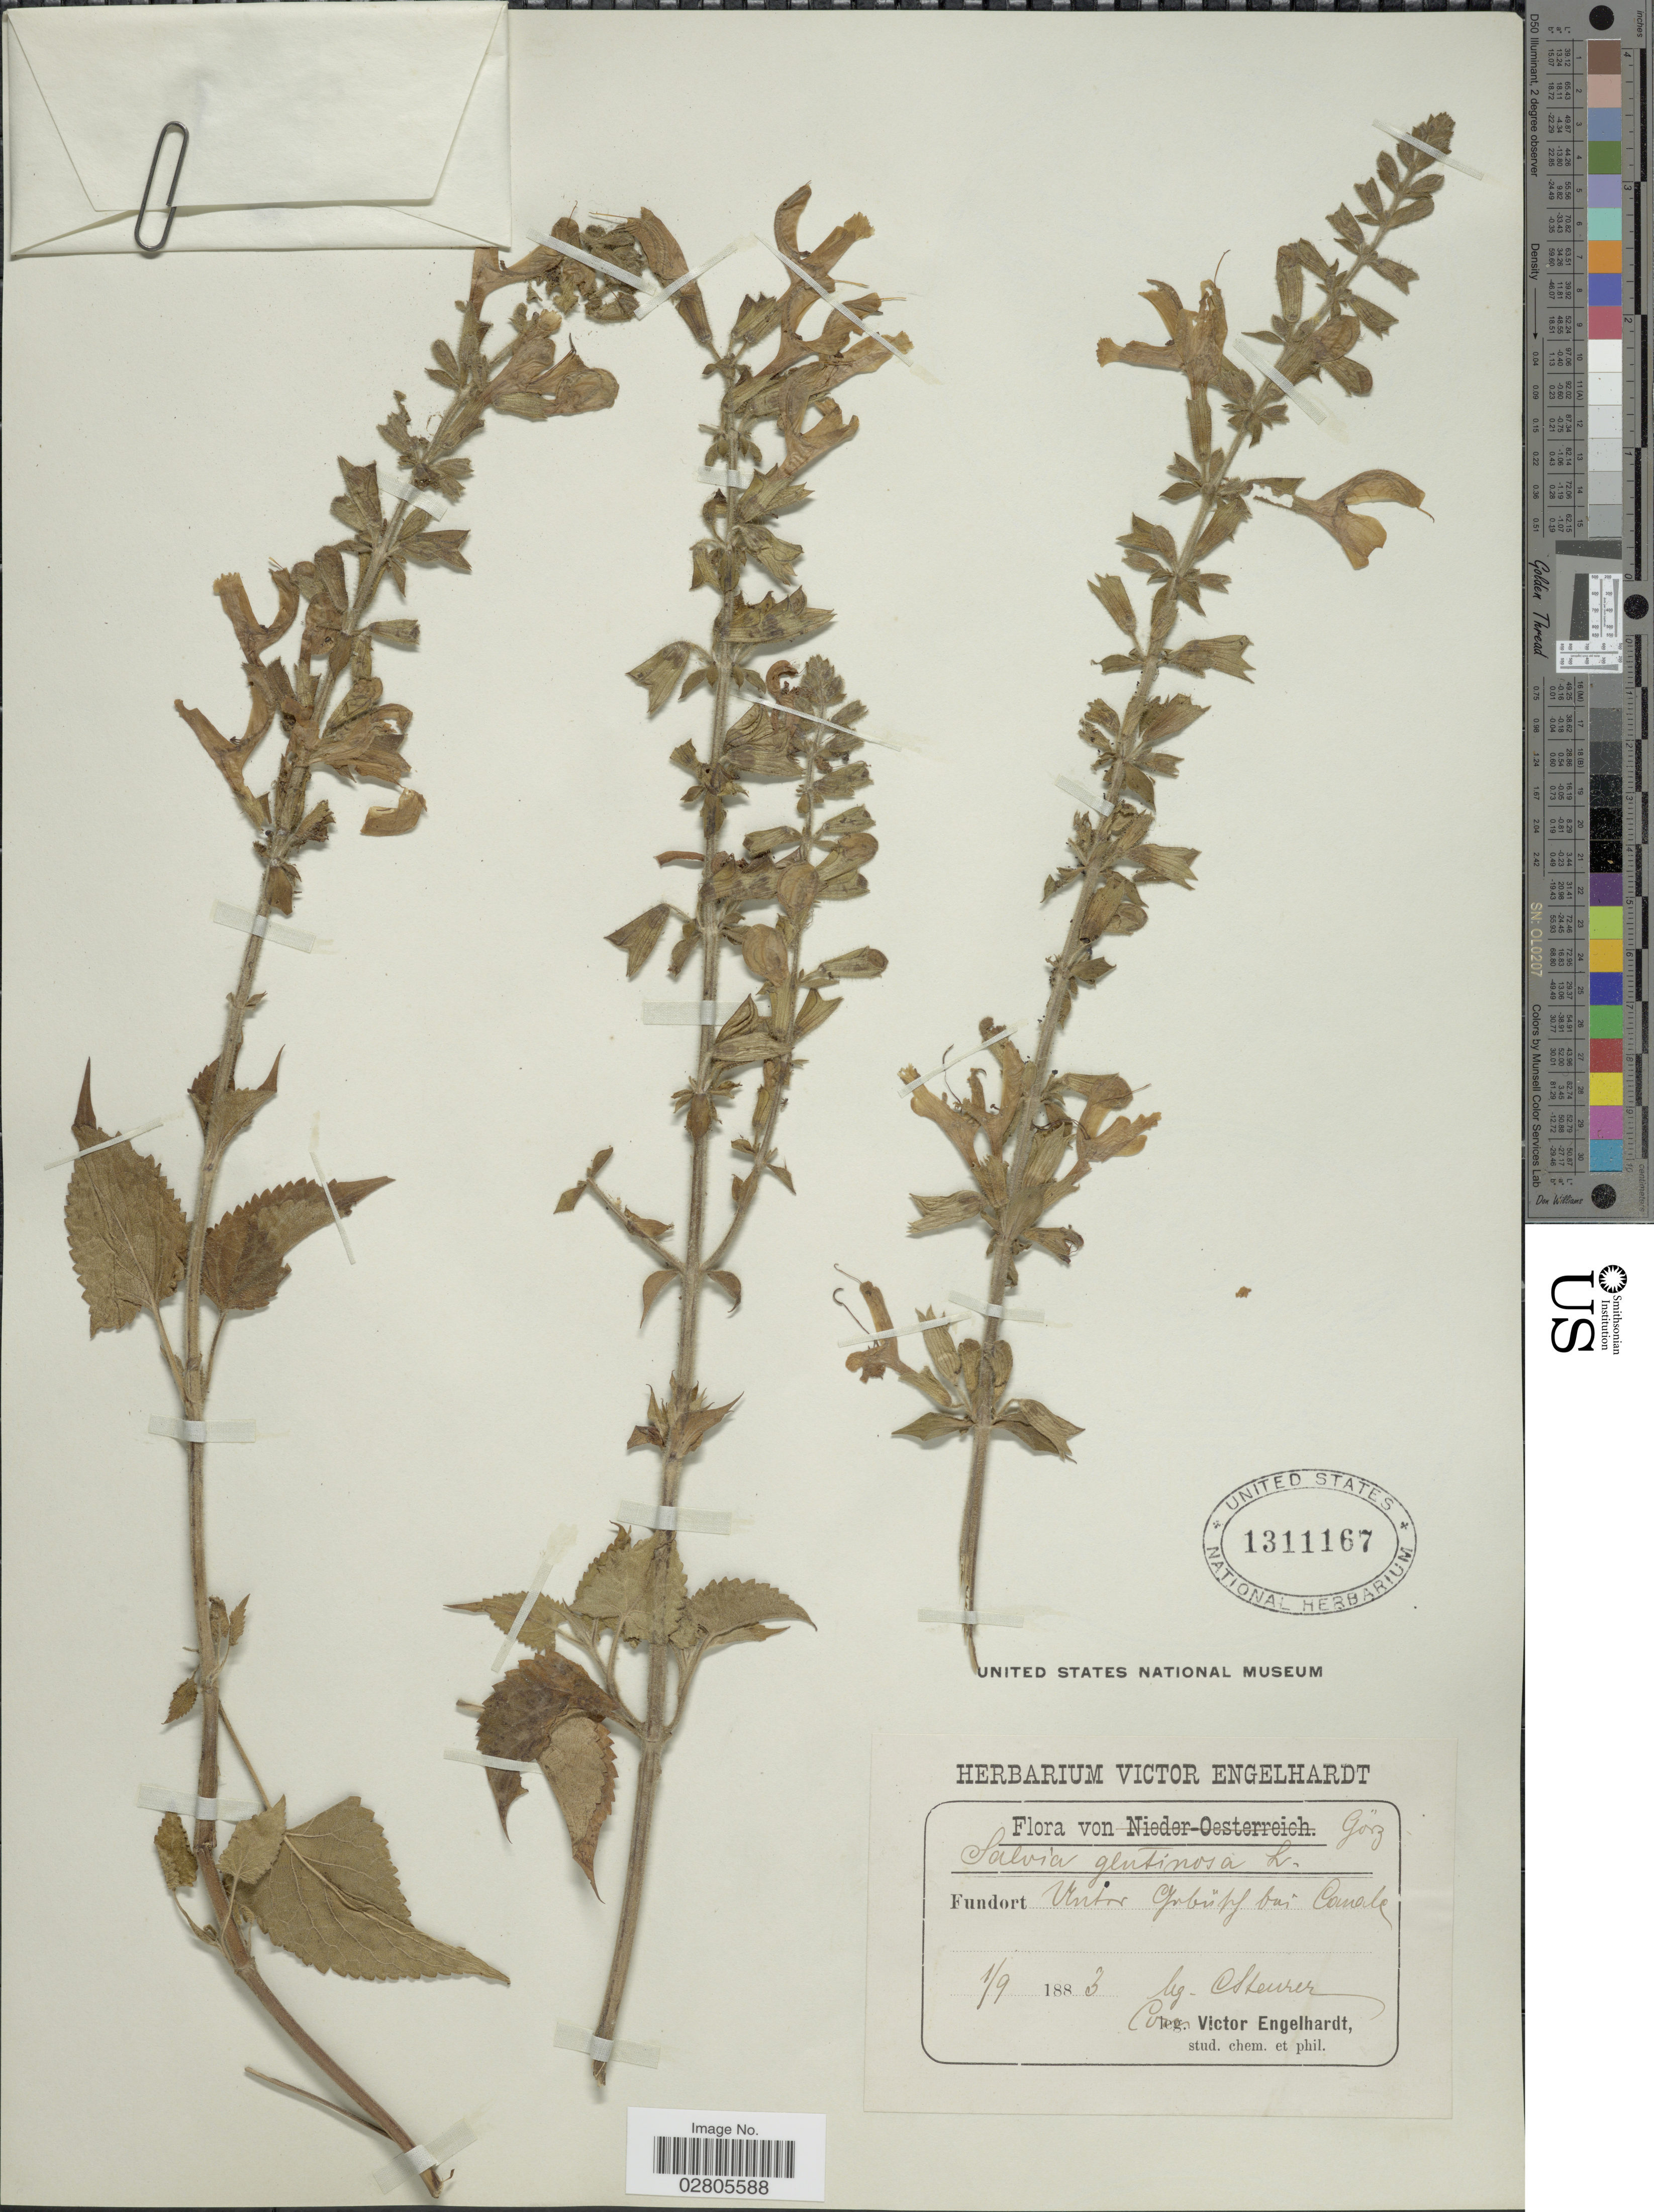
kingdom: Plantae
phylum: Tracheophyta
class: Magnoliopsida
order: Lamiales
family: Lamiaceae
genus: Salvia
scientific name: Salvia glutinosa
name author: L.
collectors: C. Steurer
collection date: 1883-09-01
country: Italy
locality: Görz. Unter Grbüff [interpreted] bei Canale.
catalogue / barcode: US 1311167